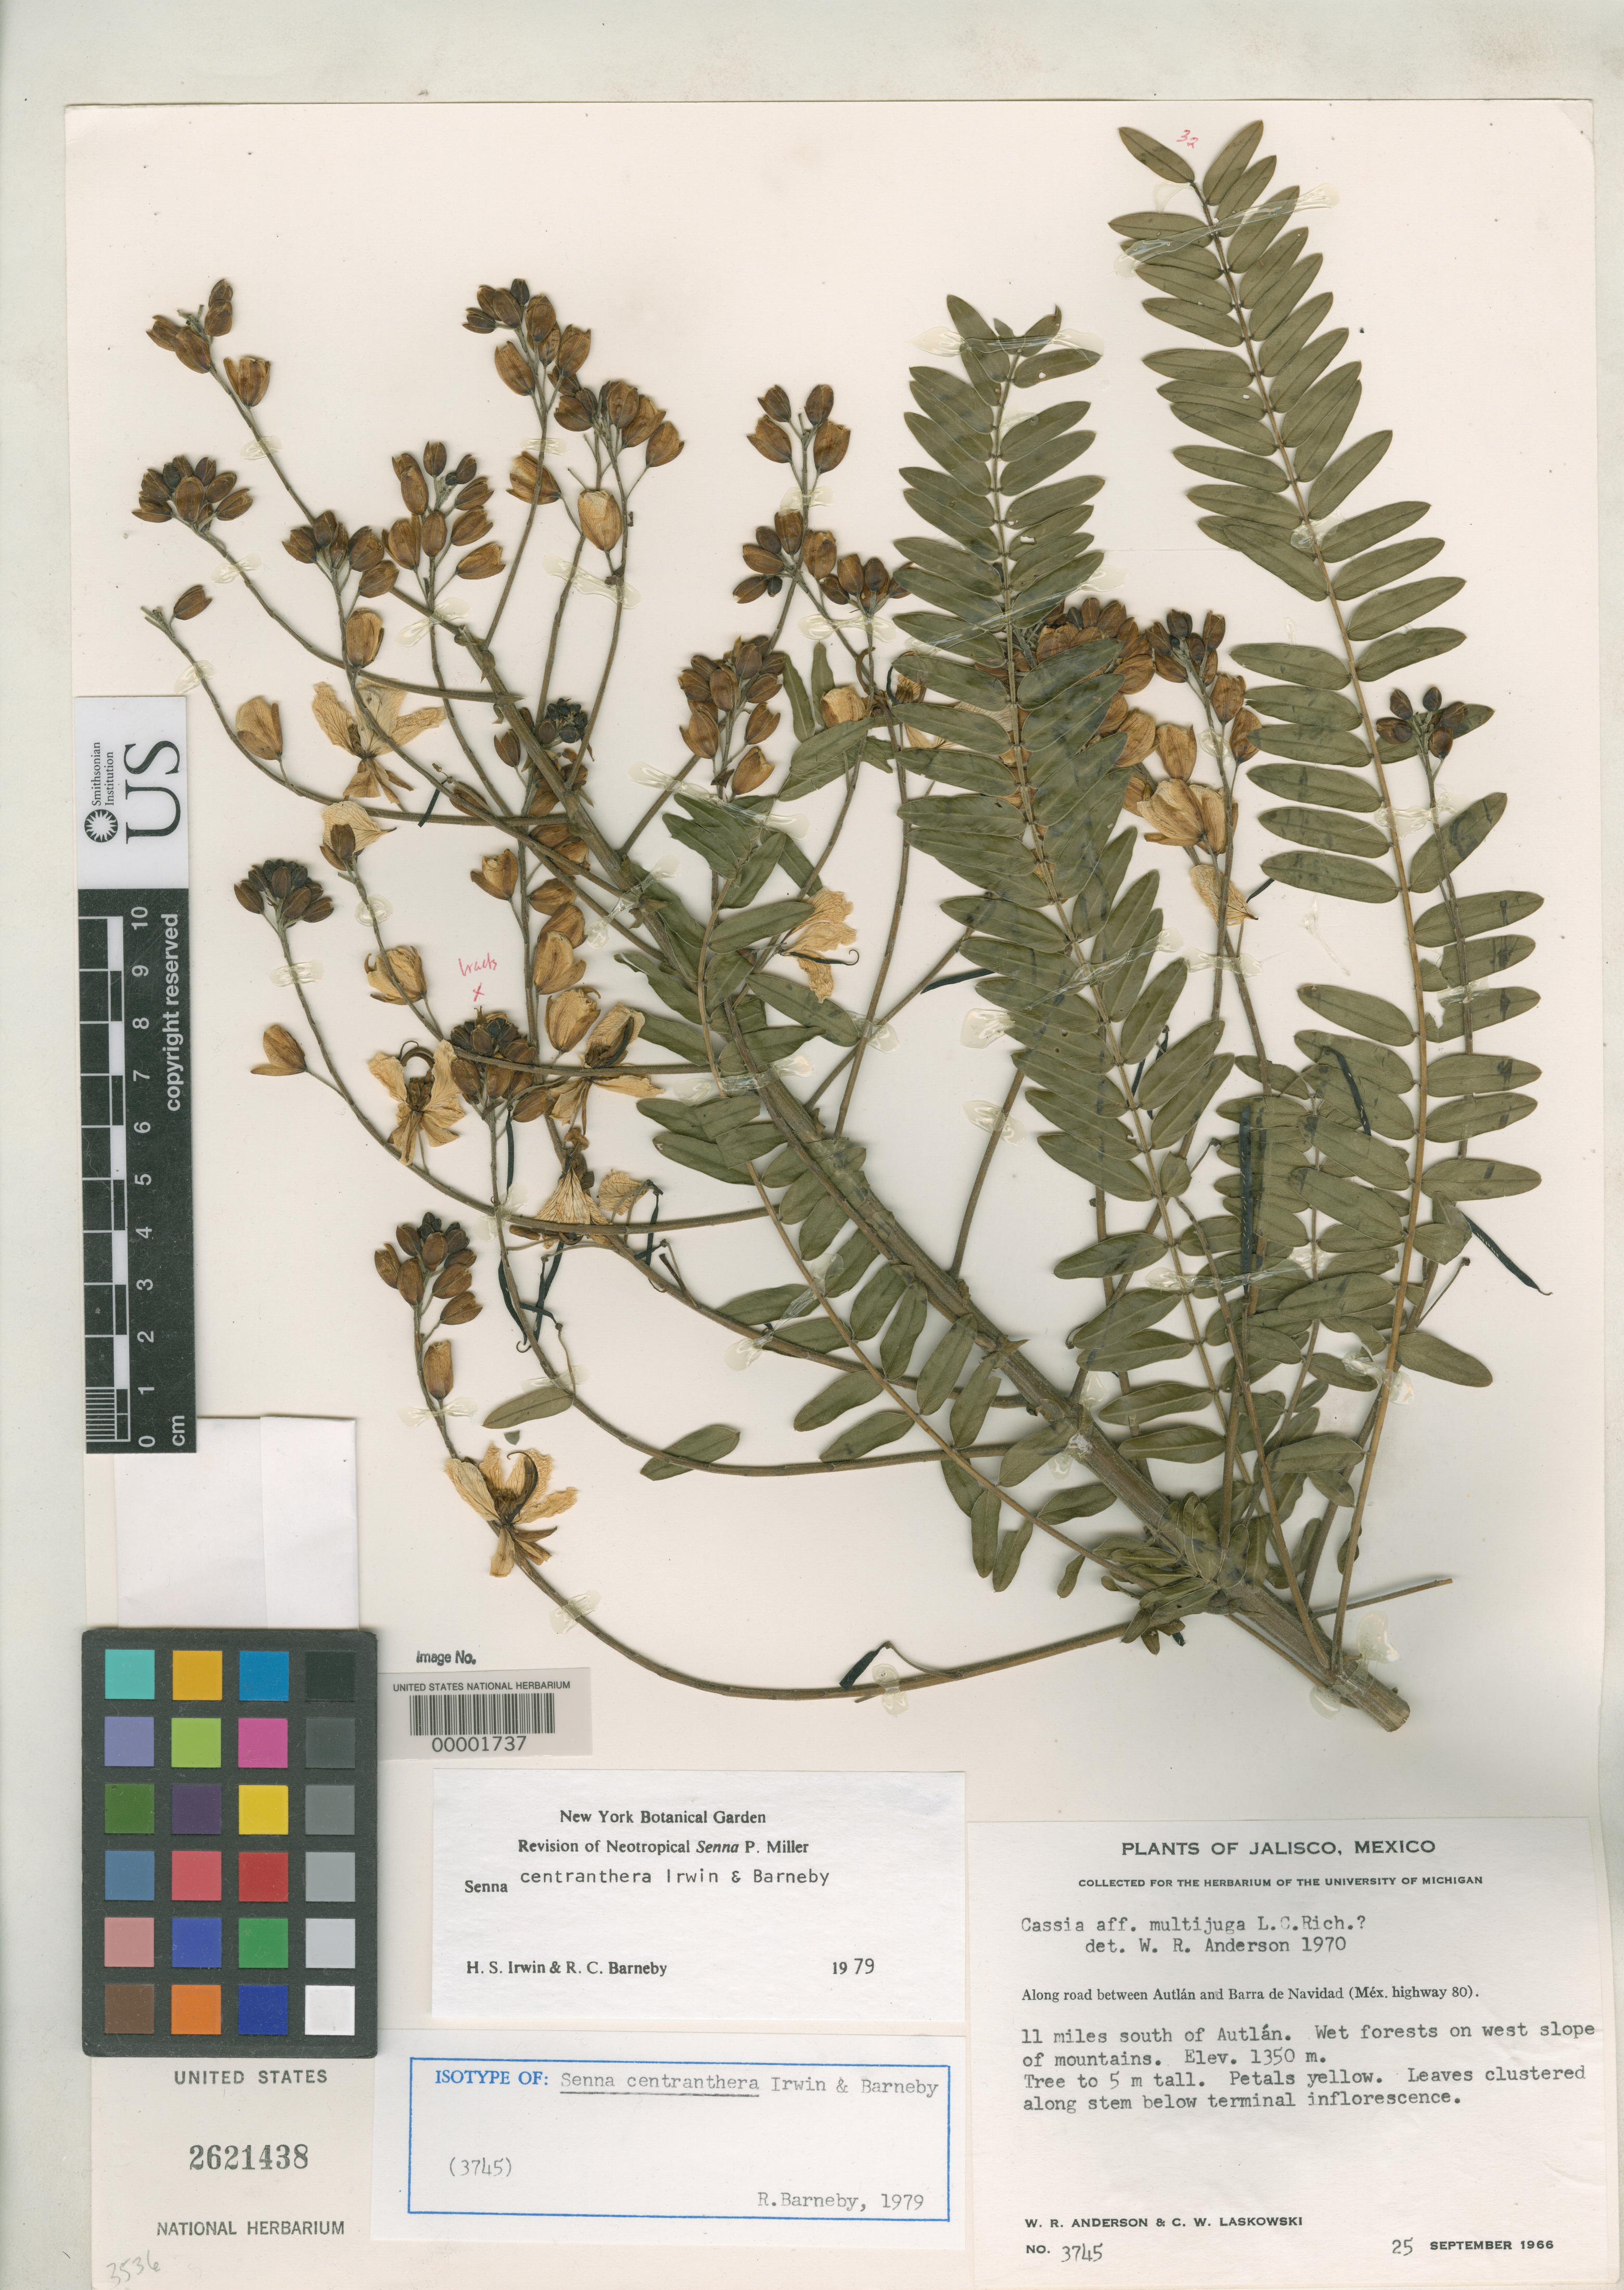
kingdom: Plantae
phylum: Tracheophyta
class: Magnoliopsida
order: Fabales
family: Fabaceae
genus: Senna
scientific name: Senna centranthera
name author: H.S. Irwin & Barneby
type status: Isotype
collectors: W. R. Anderson & C. Laskowski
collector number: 3745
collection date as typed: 25 Sep 1966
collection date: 1966-09-25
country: Mexico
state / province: Jalisco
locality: S of Autlan, towards Barro de Navidad.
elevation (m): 1350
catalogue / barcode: US 2621438